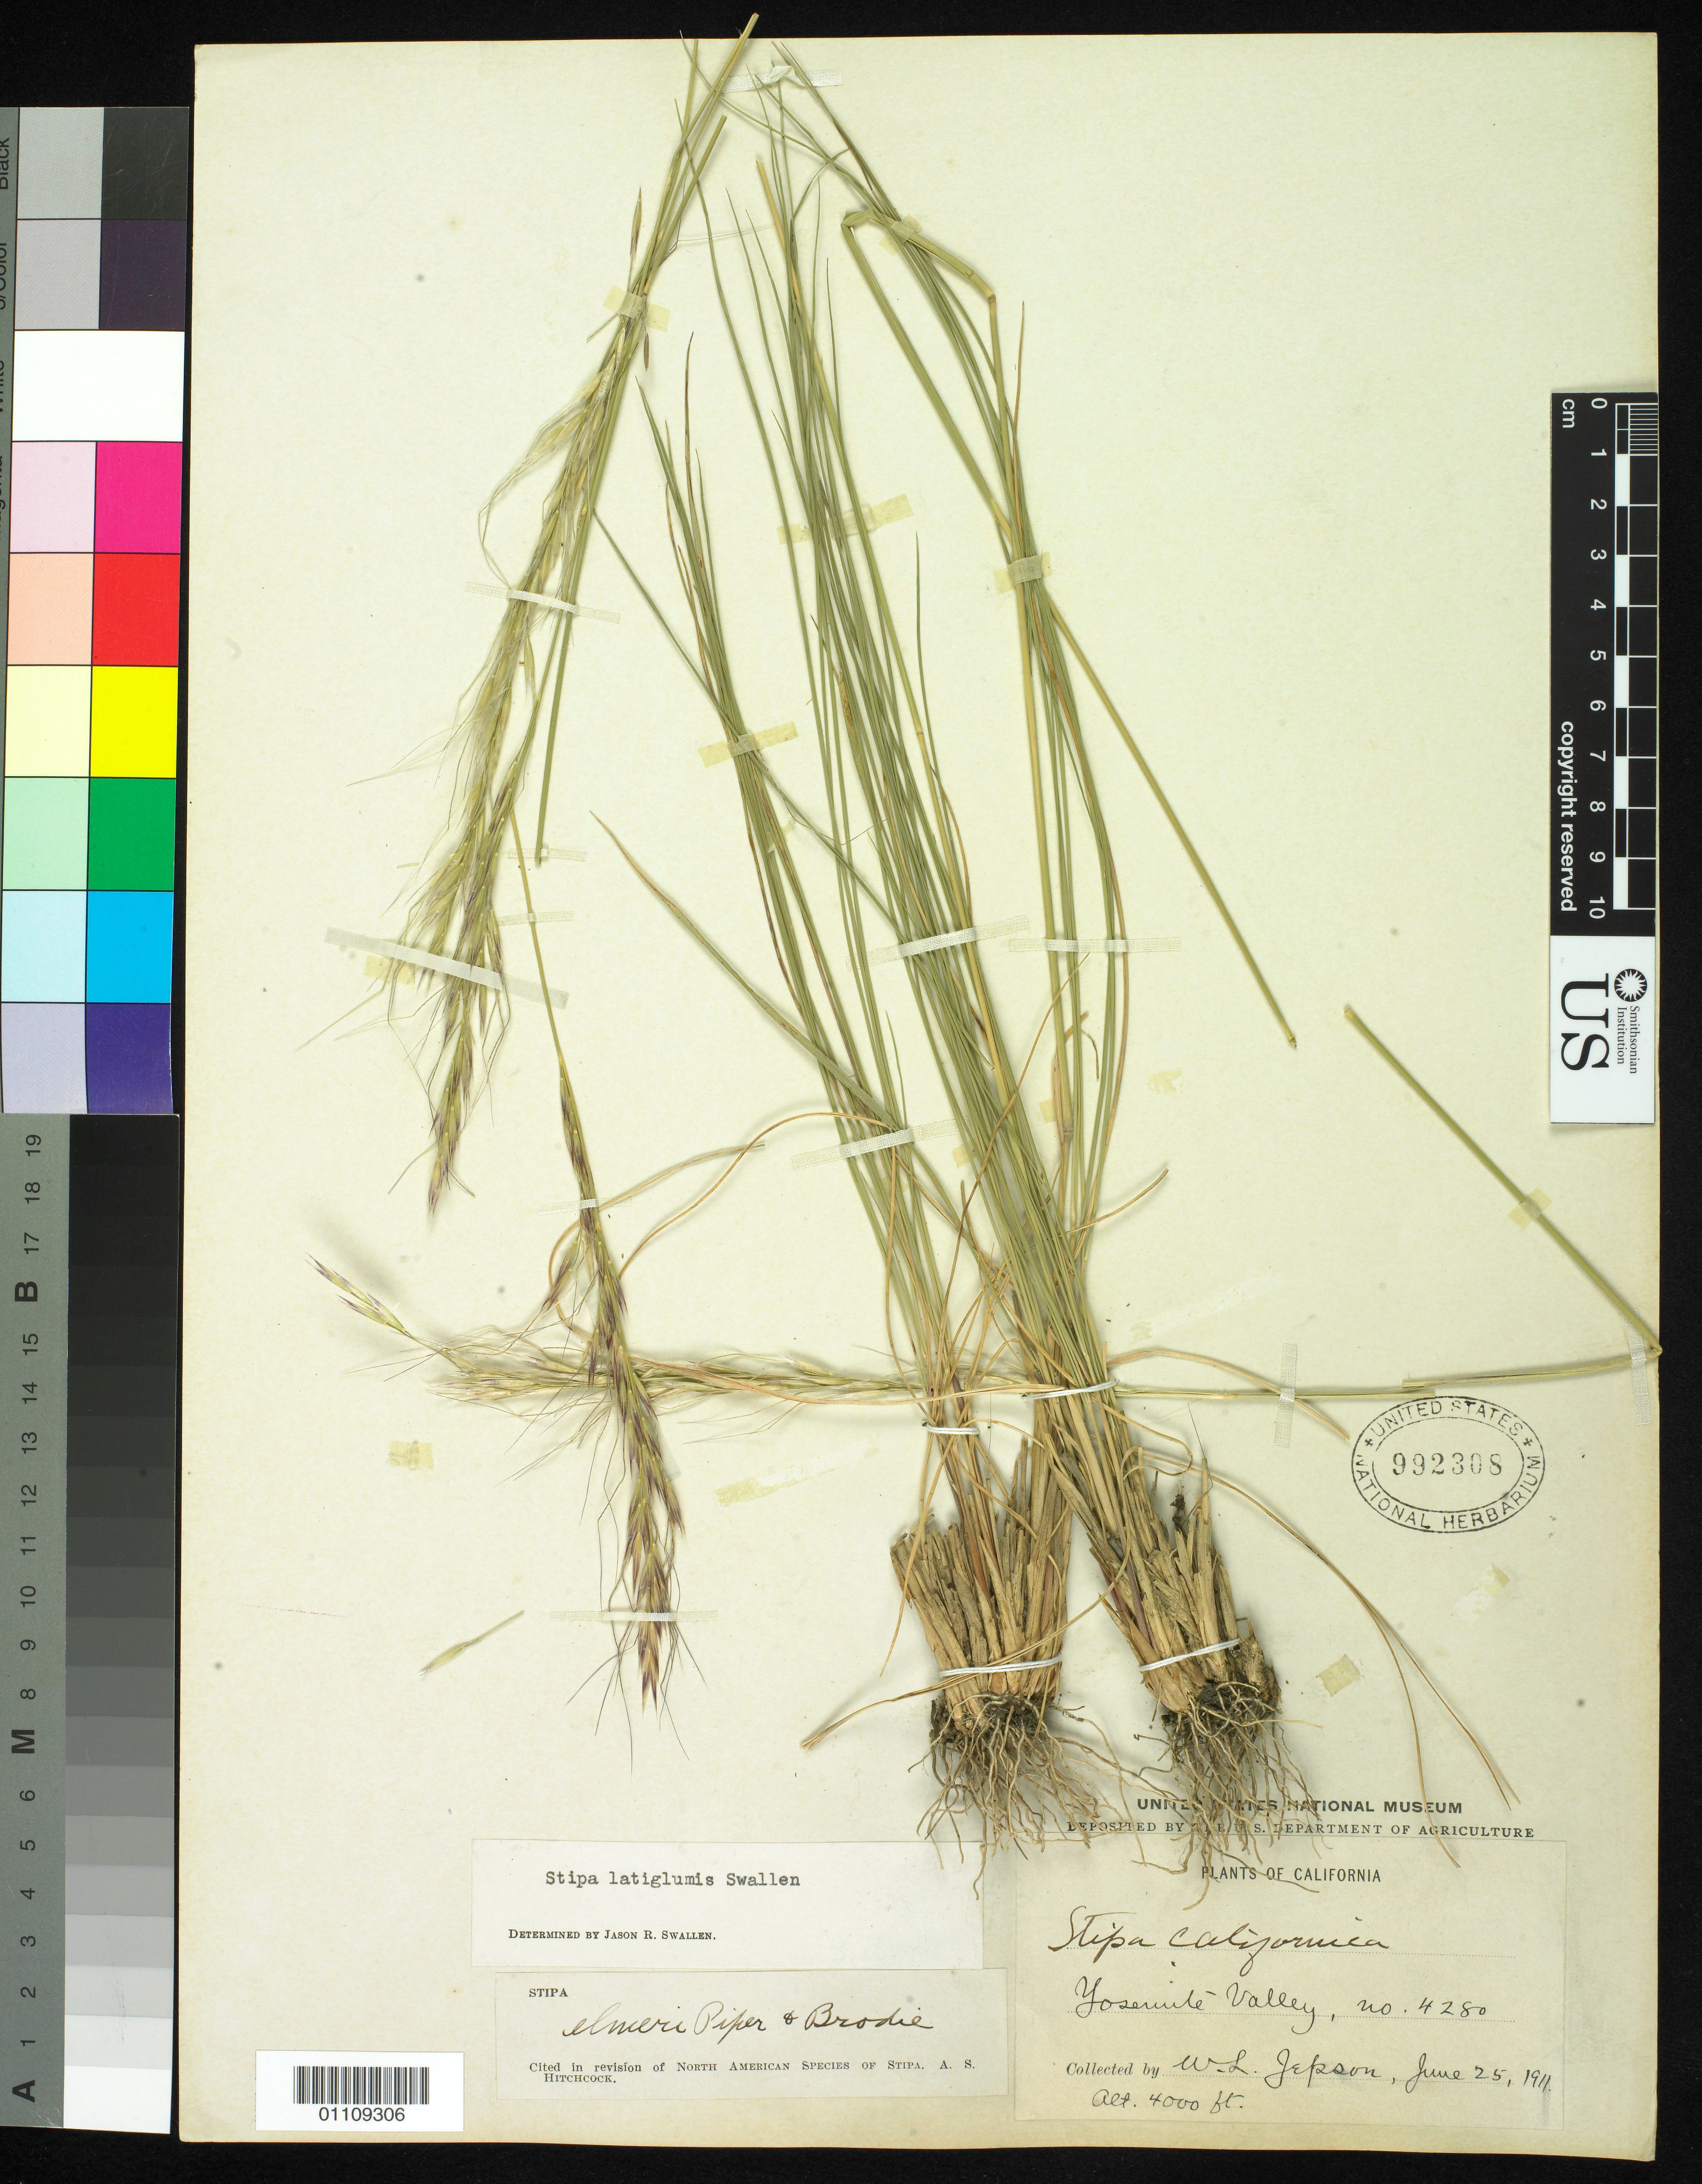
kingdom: Plantae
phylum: Tracheophyta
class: Liliopsida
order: Poales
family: Poaceae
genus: Eriocoma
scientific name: Eriocoma latiglumis ined.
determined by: Poaceae Reorganization Project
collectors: W. L. Jepson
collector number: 4280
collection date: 1911-06-25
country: United States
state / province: California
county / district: Mariposa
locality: Yosemite Valley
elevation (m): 1219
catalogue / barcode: US 992308